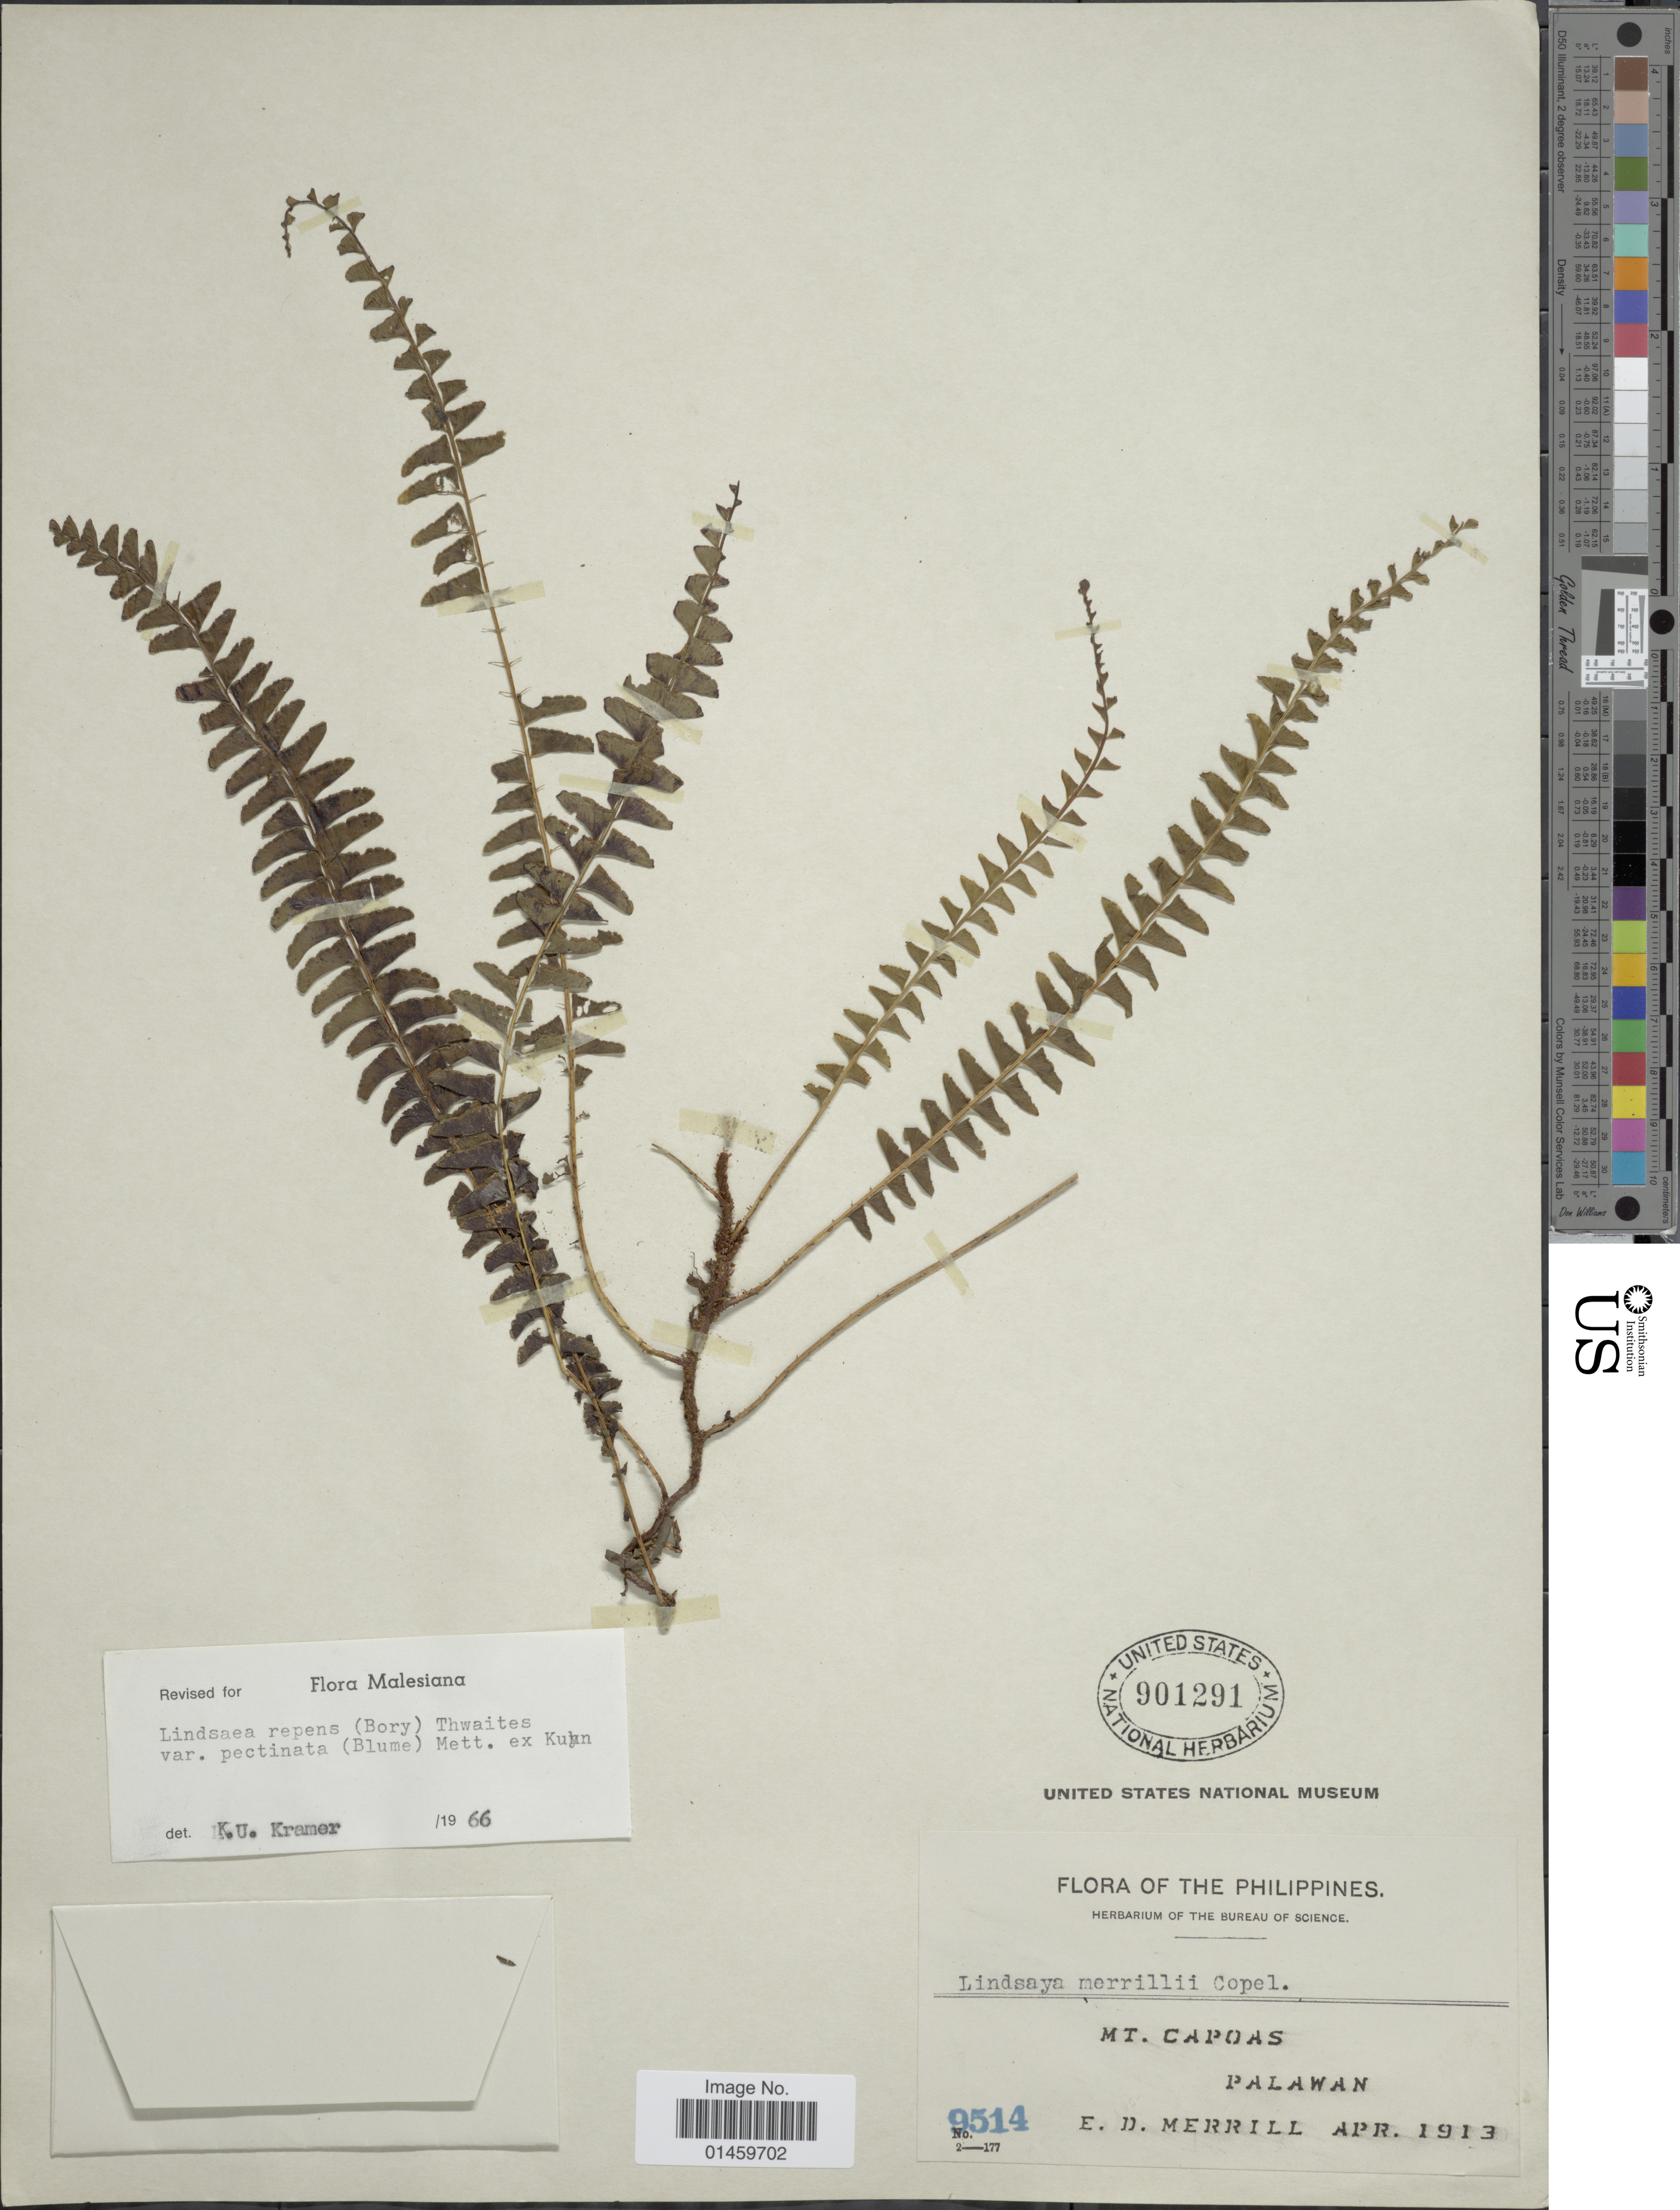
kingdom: Plantae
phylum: Tracheophyta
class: Polypodiopsida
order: Polypodiales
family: Lindsaeaceae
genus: Lindsaea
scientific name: Lindsaea repens var. pectinata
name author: (Blume) Mett.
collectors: E. D. Merrill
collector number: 9514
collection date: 1913-04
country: Philippines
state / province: Mimaropa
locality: Mt. Capoas. Palawan.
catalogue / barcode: US 901291